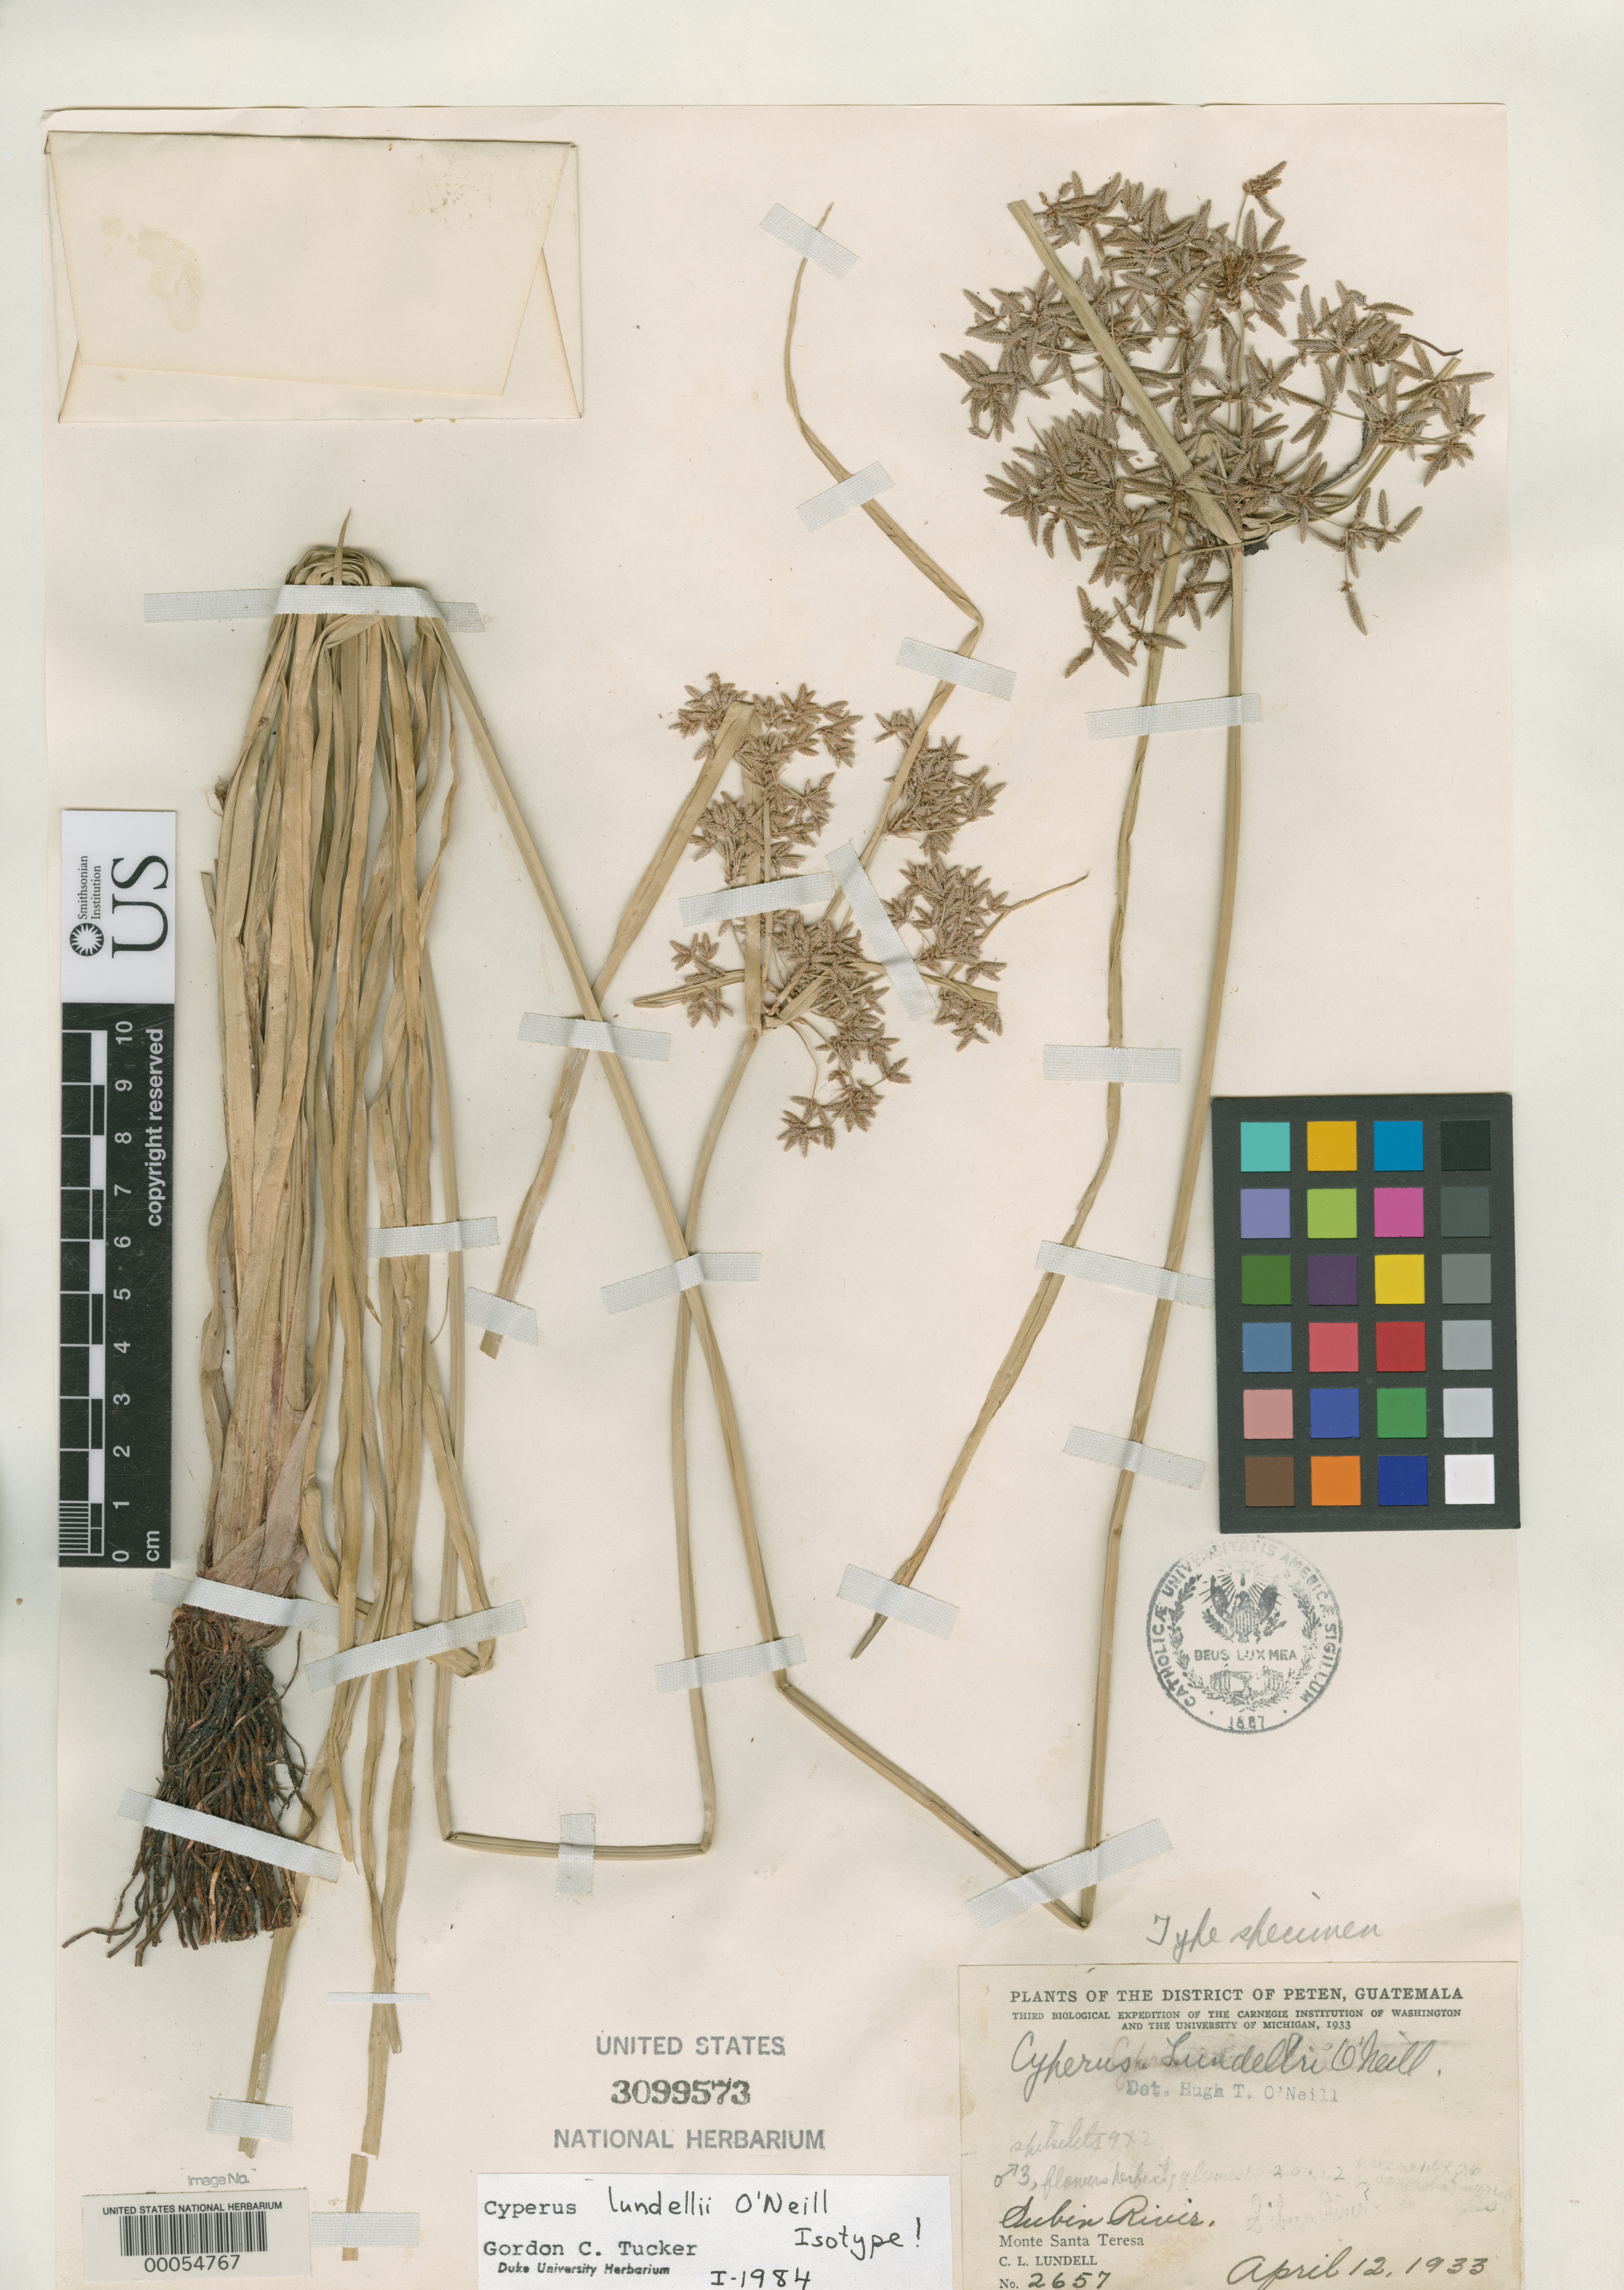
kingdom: Plantae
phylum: Tracheophyta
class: Liliopsida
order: Poales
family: Cyperaceae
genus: Cyperus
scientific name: Cyperus lundellii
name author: O'Neill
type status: Isotype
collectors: C. L. Lundell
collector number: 2657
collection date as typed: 12 Apr 1933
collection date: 1933-04-12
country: Guatemala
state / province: El Petén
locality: Monte San Teresa, Subin River.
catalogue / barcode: US 3099573-2